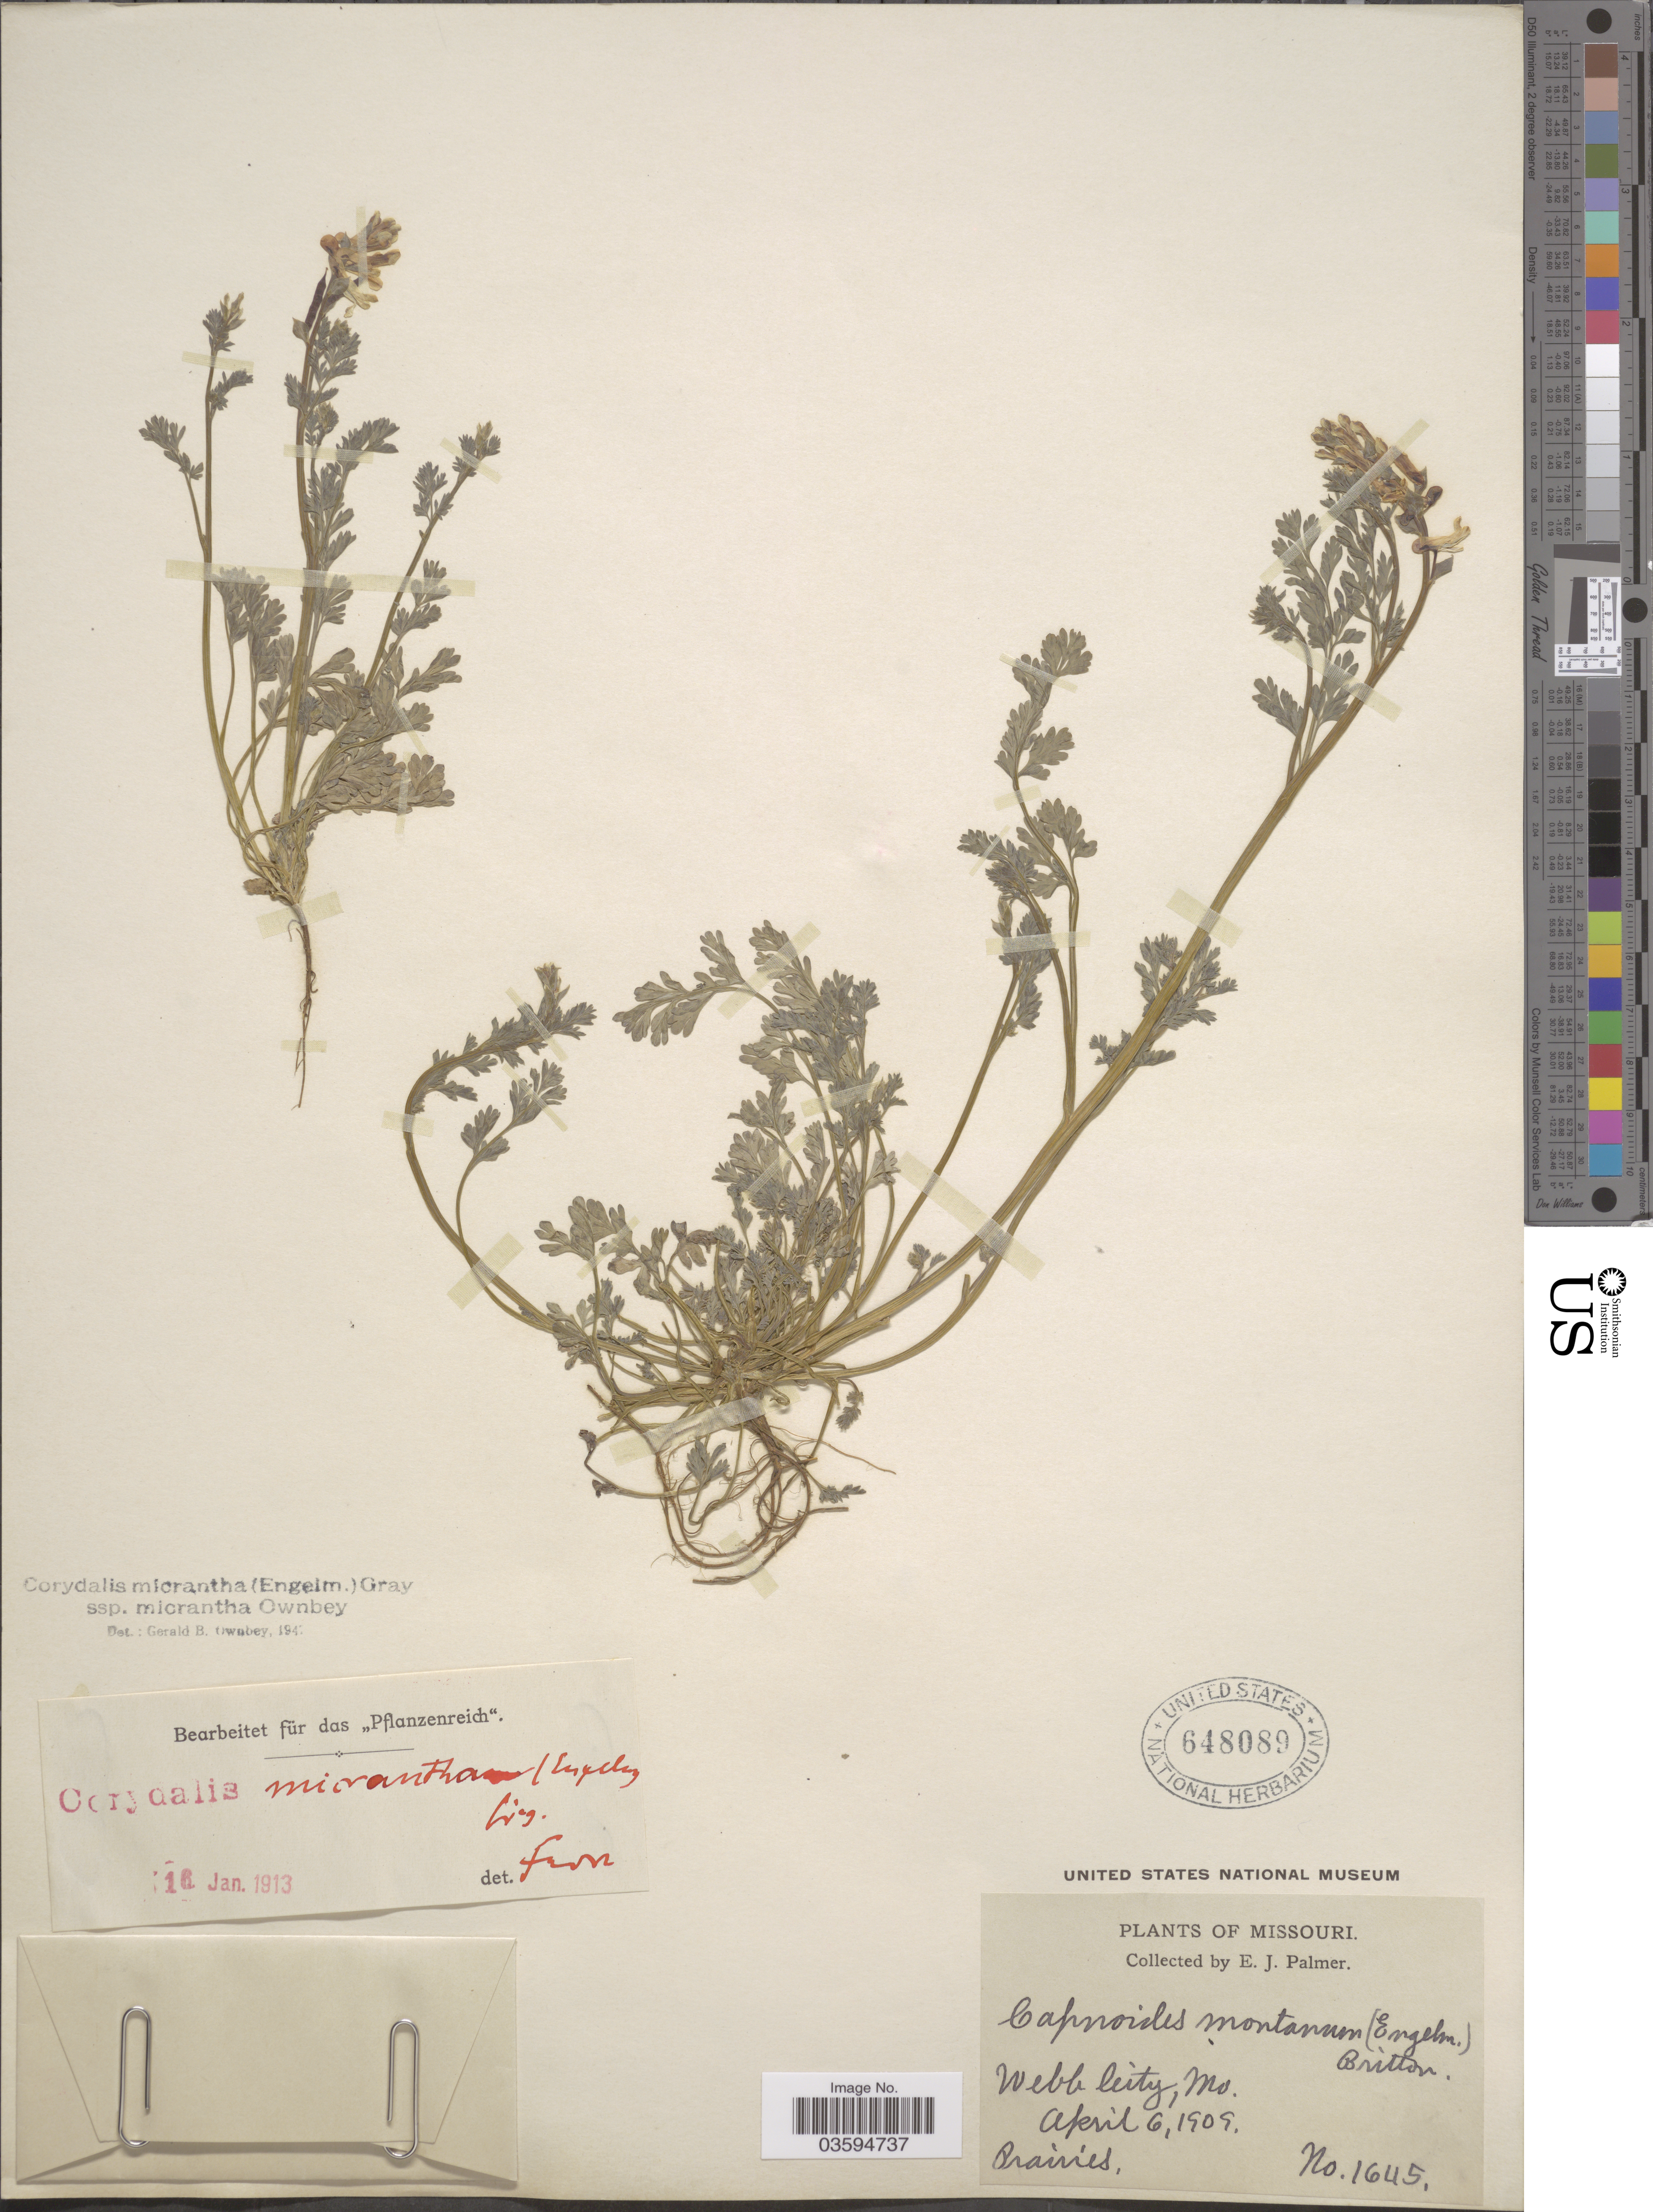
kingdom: Plantae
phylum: Tracheophyta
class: Magnoliopsida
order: Ranunculales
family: Papaveraceae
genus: Corydalis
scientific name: Corydalis micrantha subsp. micrantha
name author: (Engelm. & A. Gray) A. Gray & J.M. Coult.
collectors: E. J. Palmer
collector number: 1645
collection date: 1909-04-06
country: United States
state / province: Missouri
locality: Webb City.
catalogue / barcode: US 648089